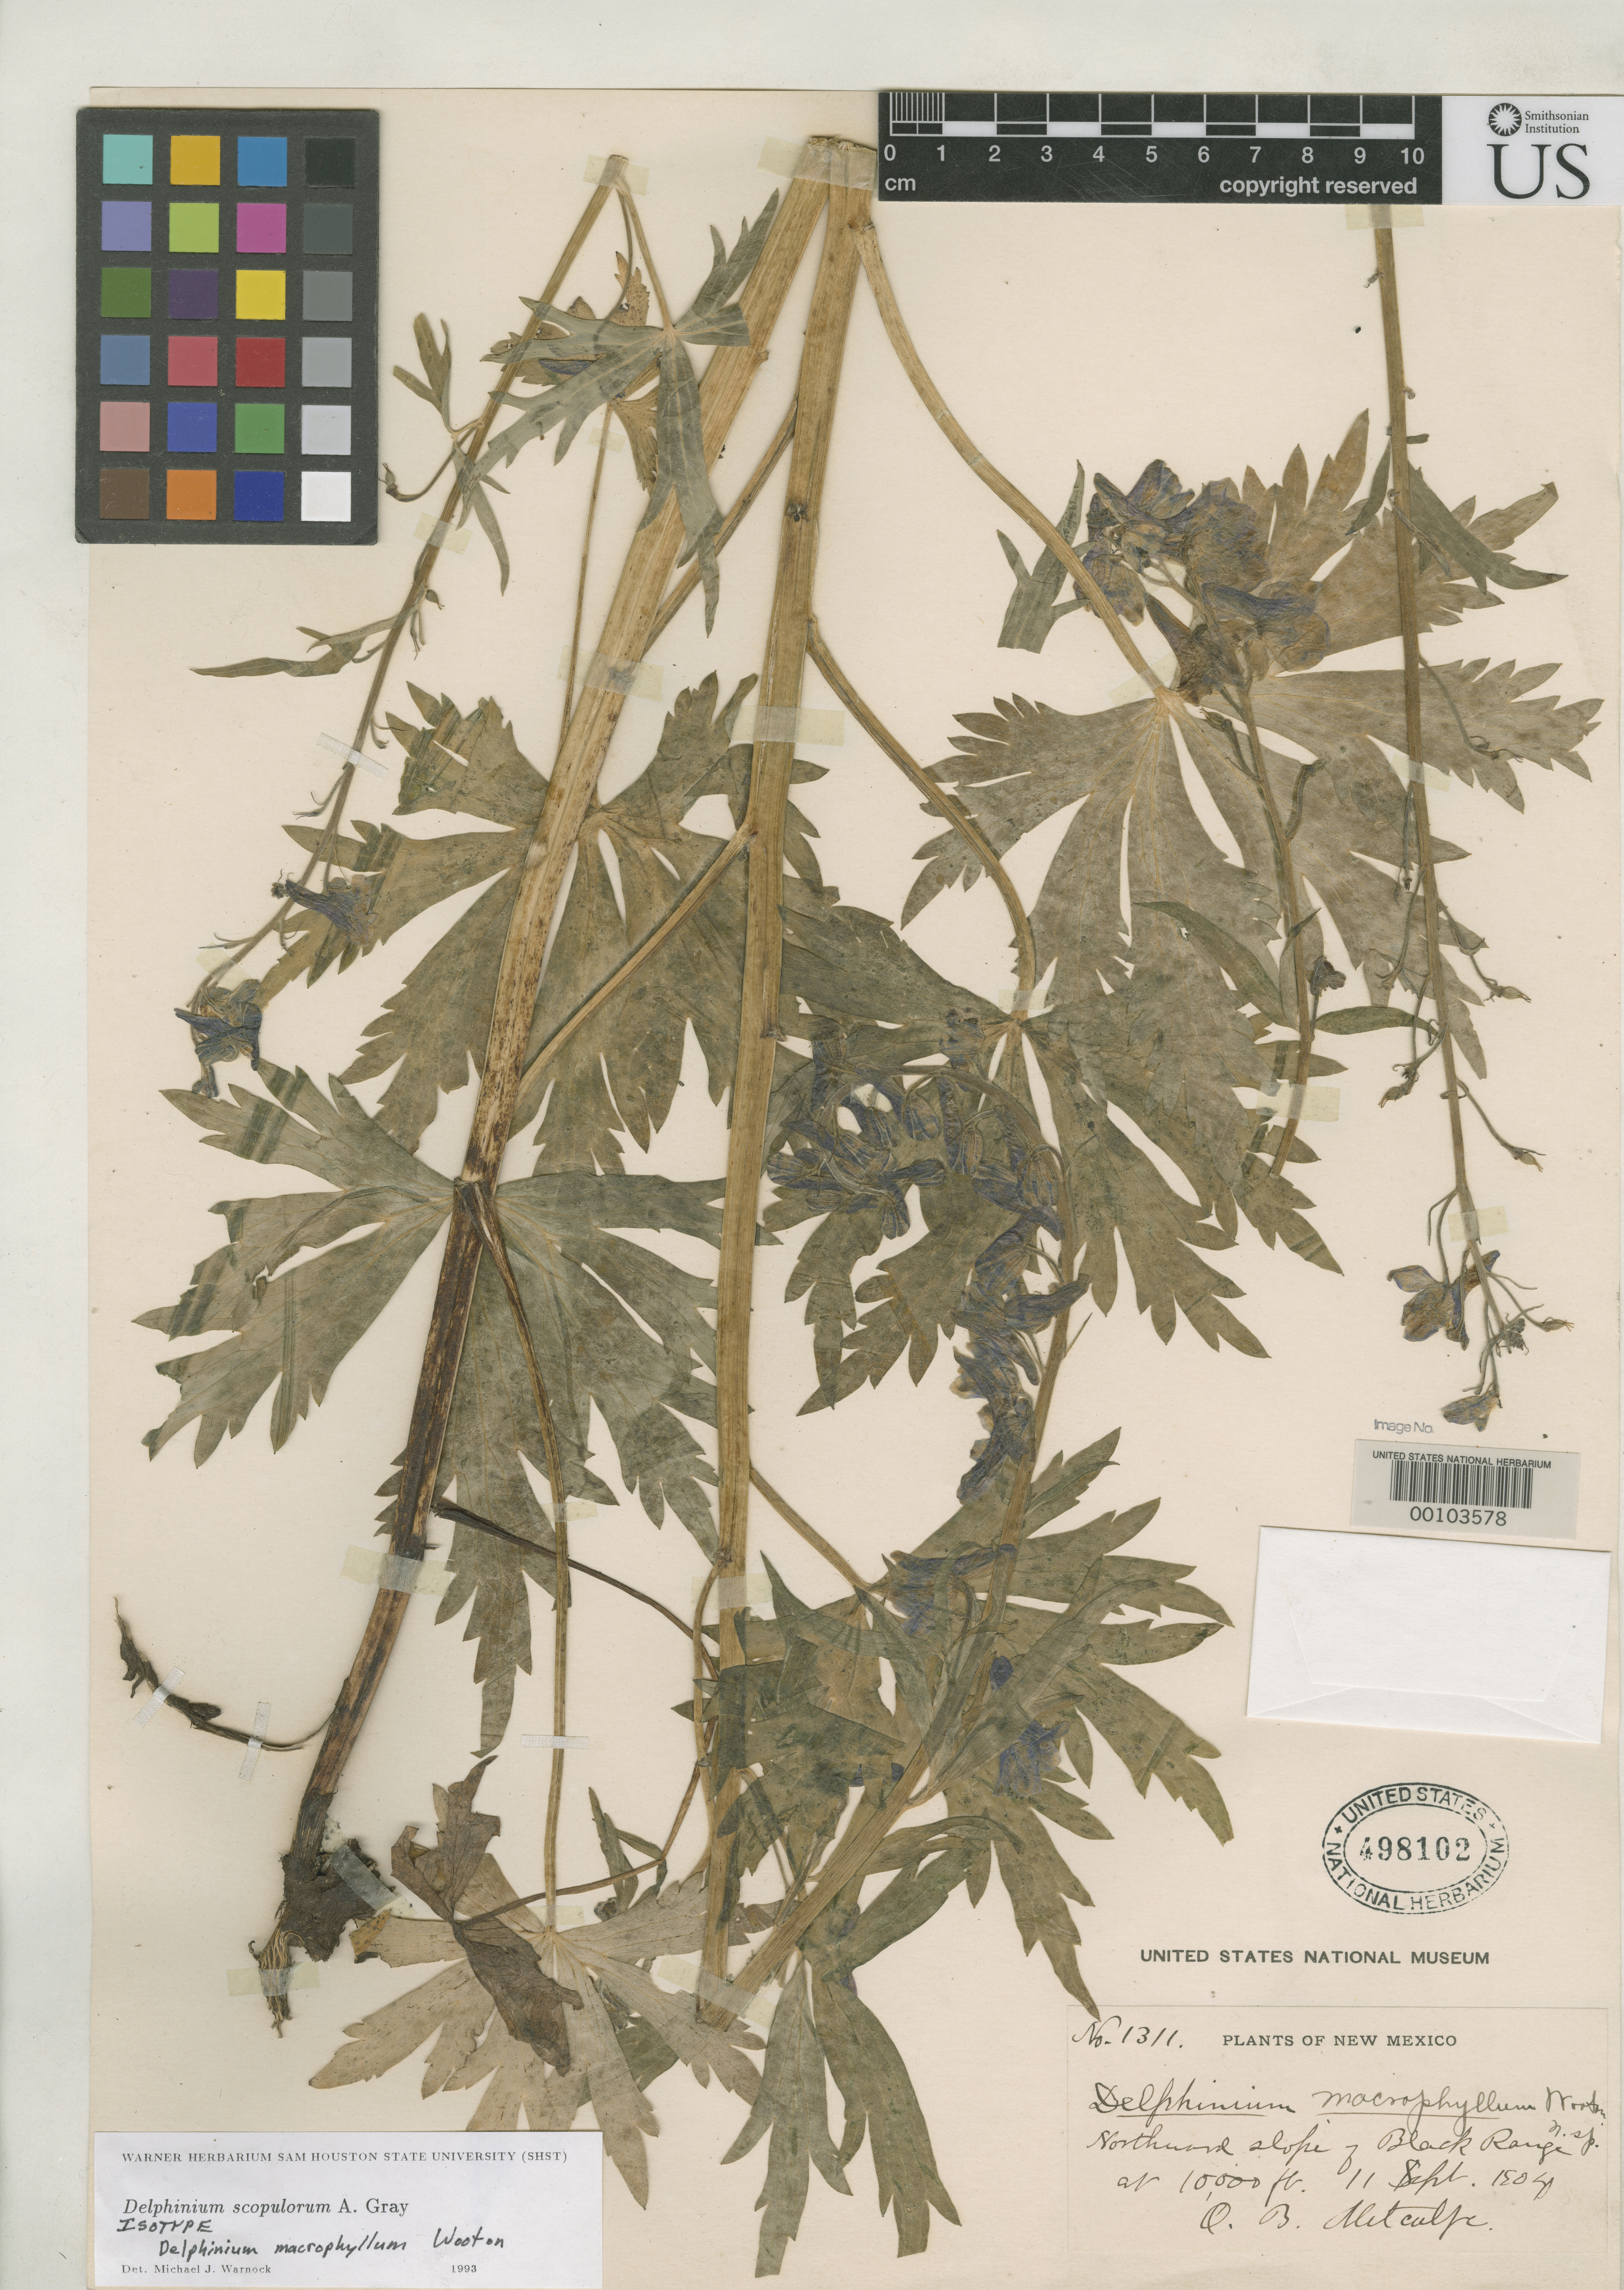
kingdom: Plantae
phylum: Tracheophyta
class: Magnoliopsida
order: Ranunculales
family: Ranunculaceae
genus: Delphinium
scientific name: Delphinium macrophyllum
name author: Wooton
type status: Type Collection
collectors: O. B. Metcalfe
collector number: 1311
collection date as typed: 11 Sep 1904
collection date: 1904-09-11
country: United States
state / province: New Mexico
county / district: Sierra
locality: Northward slope of Black Range.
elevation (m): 3000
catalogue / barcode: US 498102